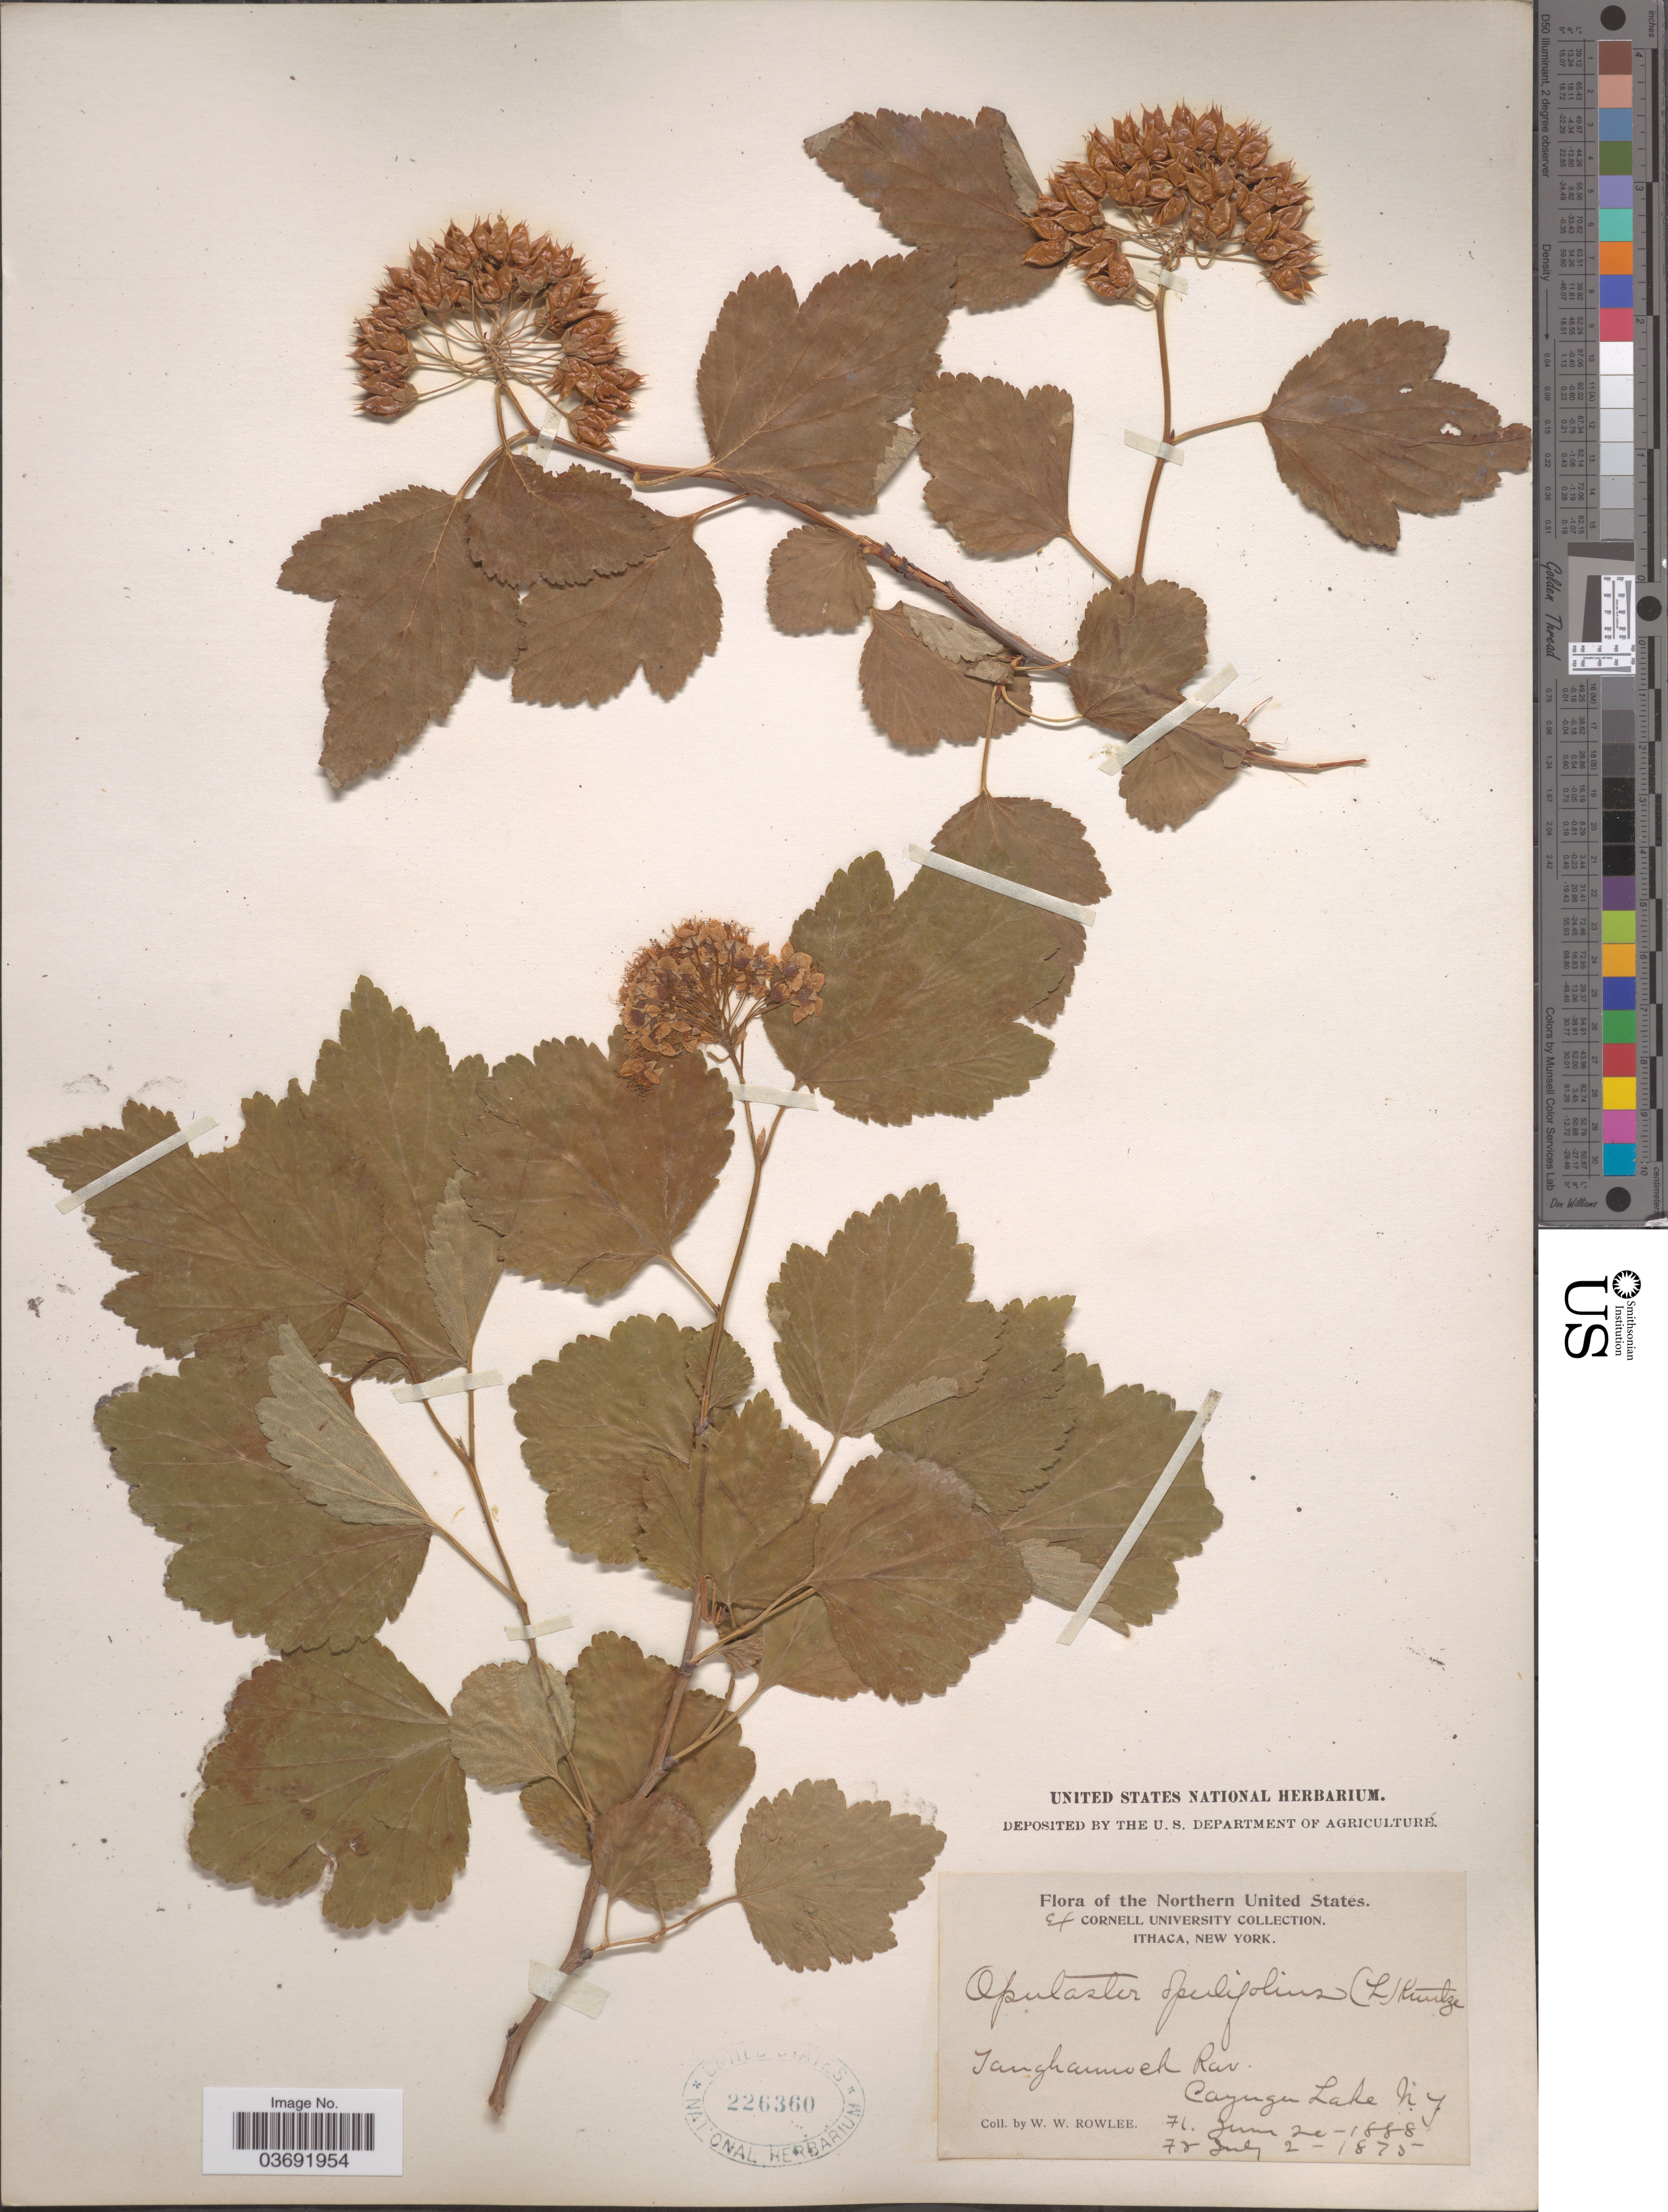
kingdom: Plantae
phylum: Tracheophyta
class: Magnoliopsida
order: Rosales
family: Rosaceae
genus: Physocarpus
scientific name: Physocarpus opulifolius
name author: (L.) Maxim.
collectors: W. W. Rowlee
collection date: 1875-07-02/1888-06-20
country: United States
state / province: New York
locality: Northern United States. Ithaca. Taughannock Rav. Cayuga Lake NY.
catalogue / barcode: US 226360